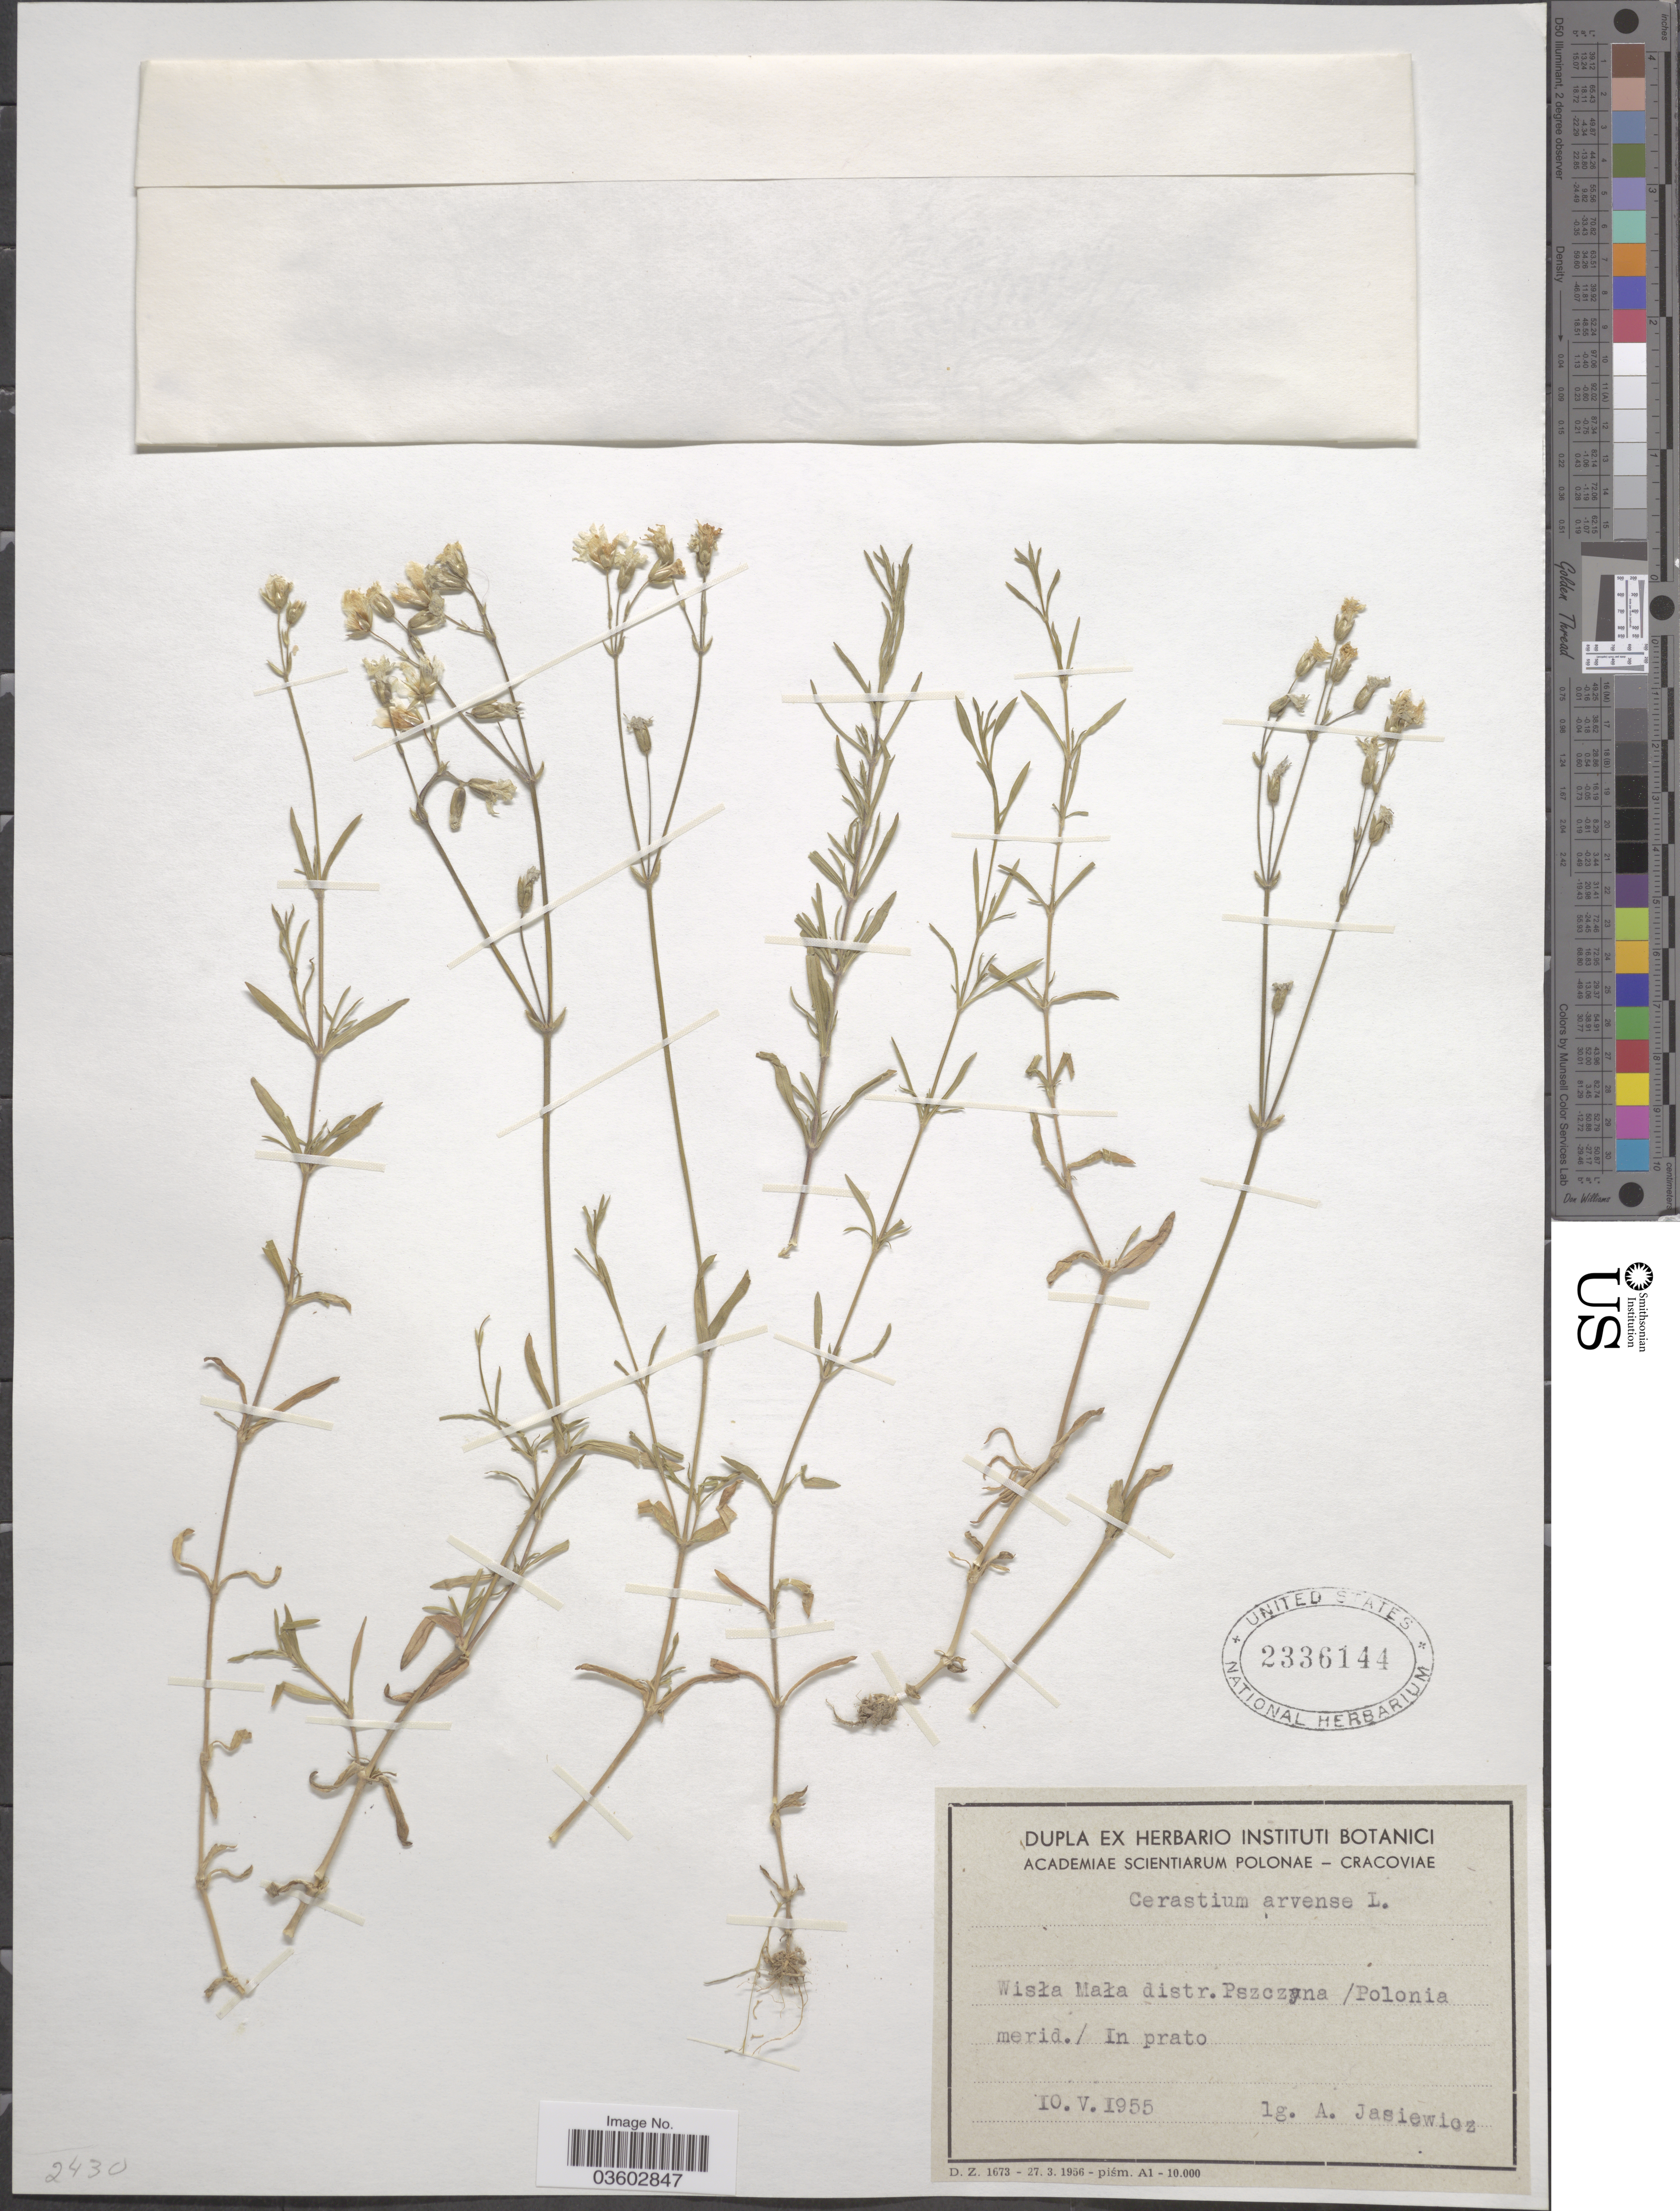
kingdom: Plantae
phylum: Tracheophyta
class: Magnoliopsida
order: Caryophyllales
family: Caryophyllaceae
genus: Cerastium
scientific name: Cerastium arvense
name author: L.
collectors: A. Jasiewicz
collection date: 1955-05-10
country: Poland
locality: Wisł Mała distr. Pszczyna/ Polonia merid./ In prato.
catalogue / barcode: US 2336144